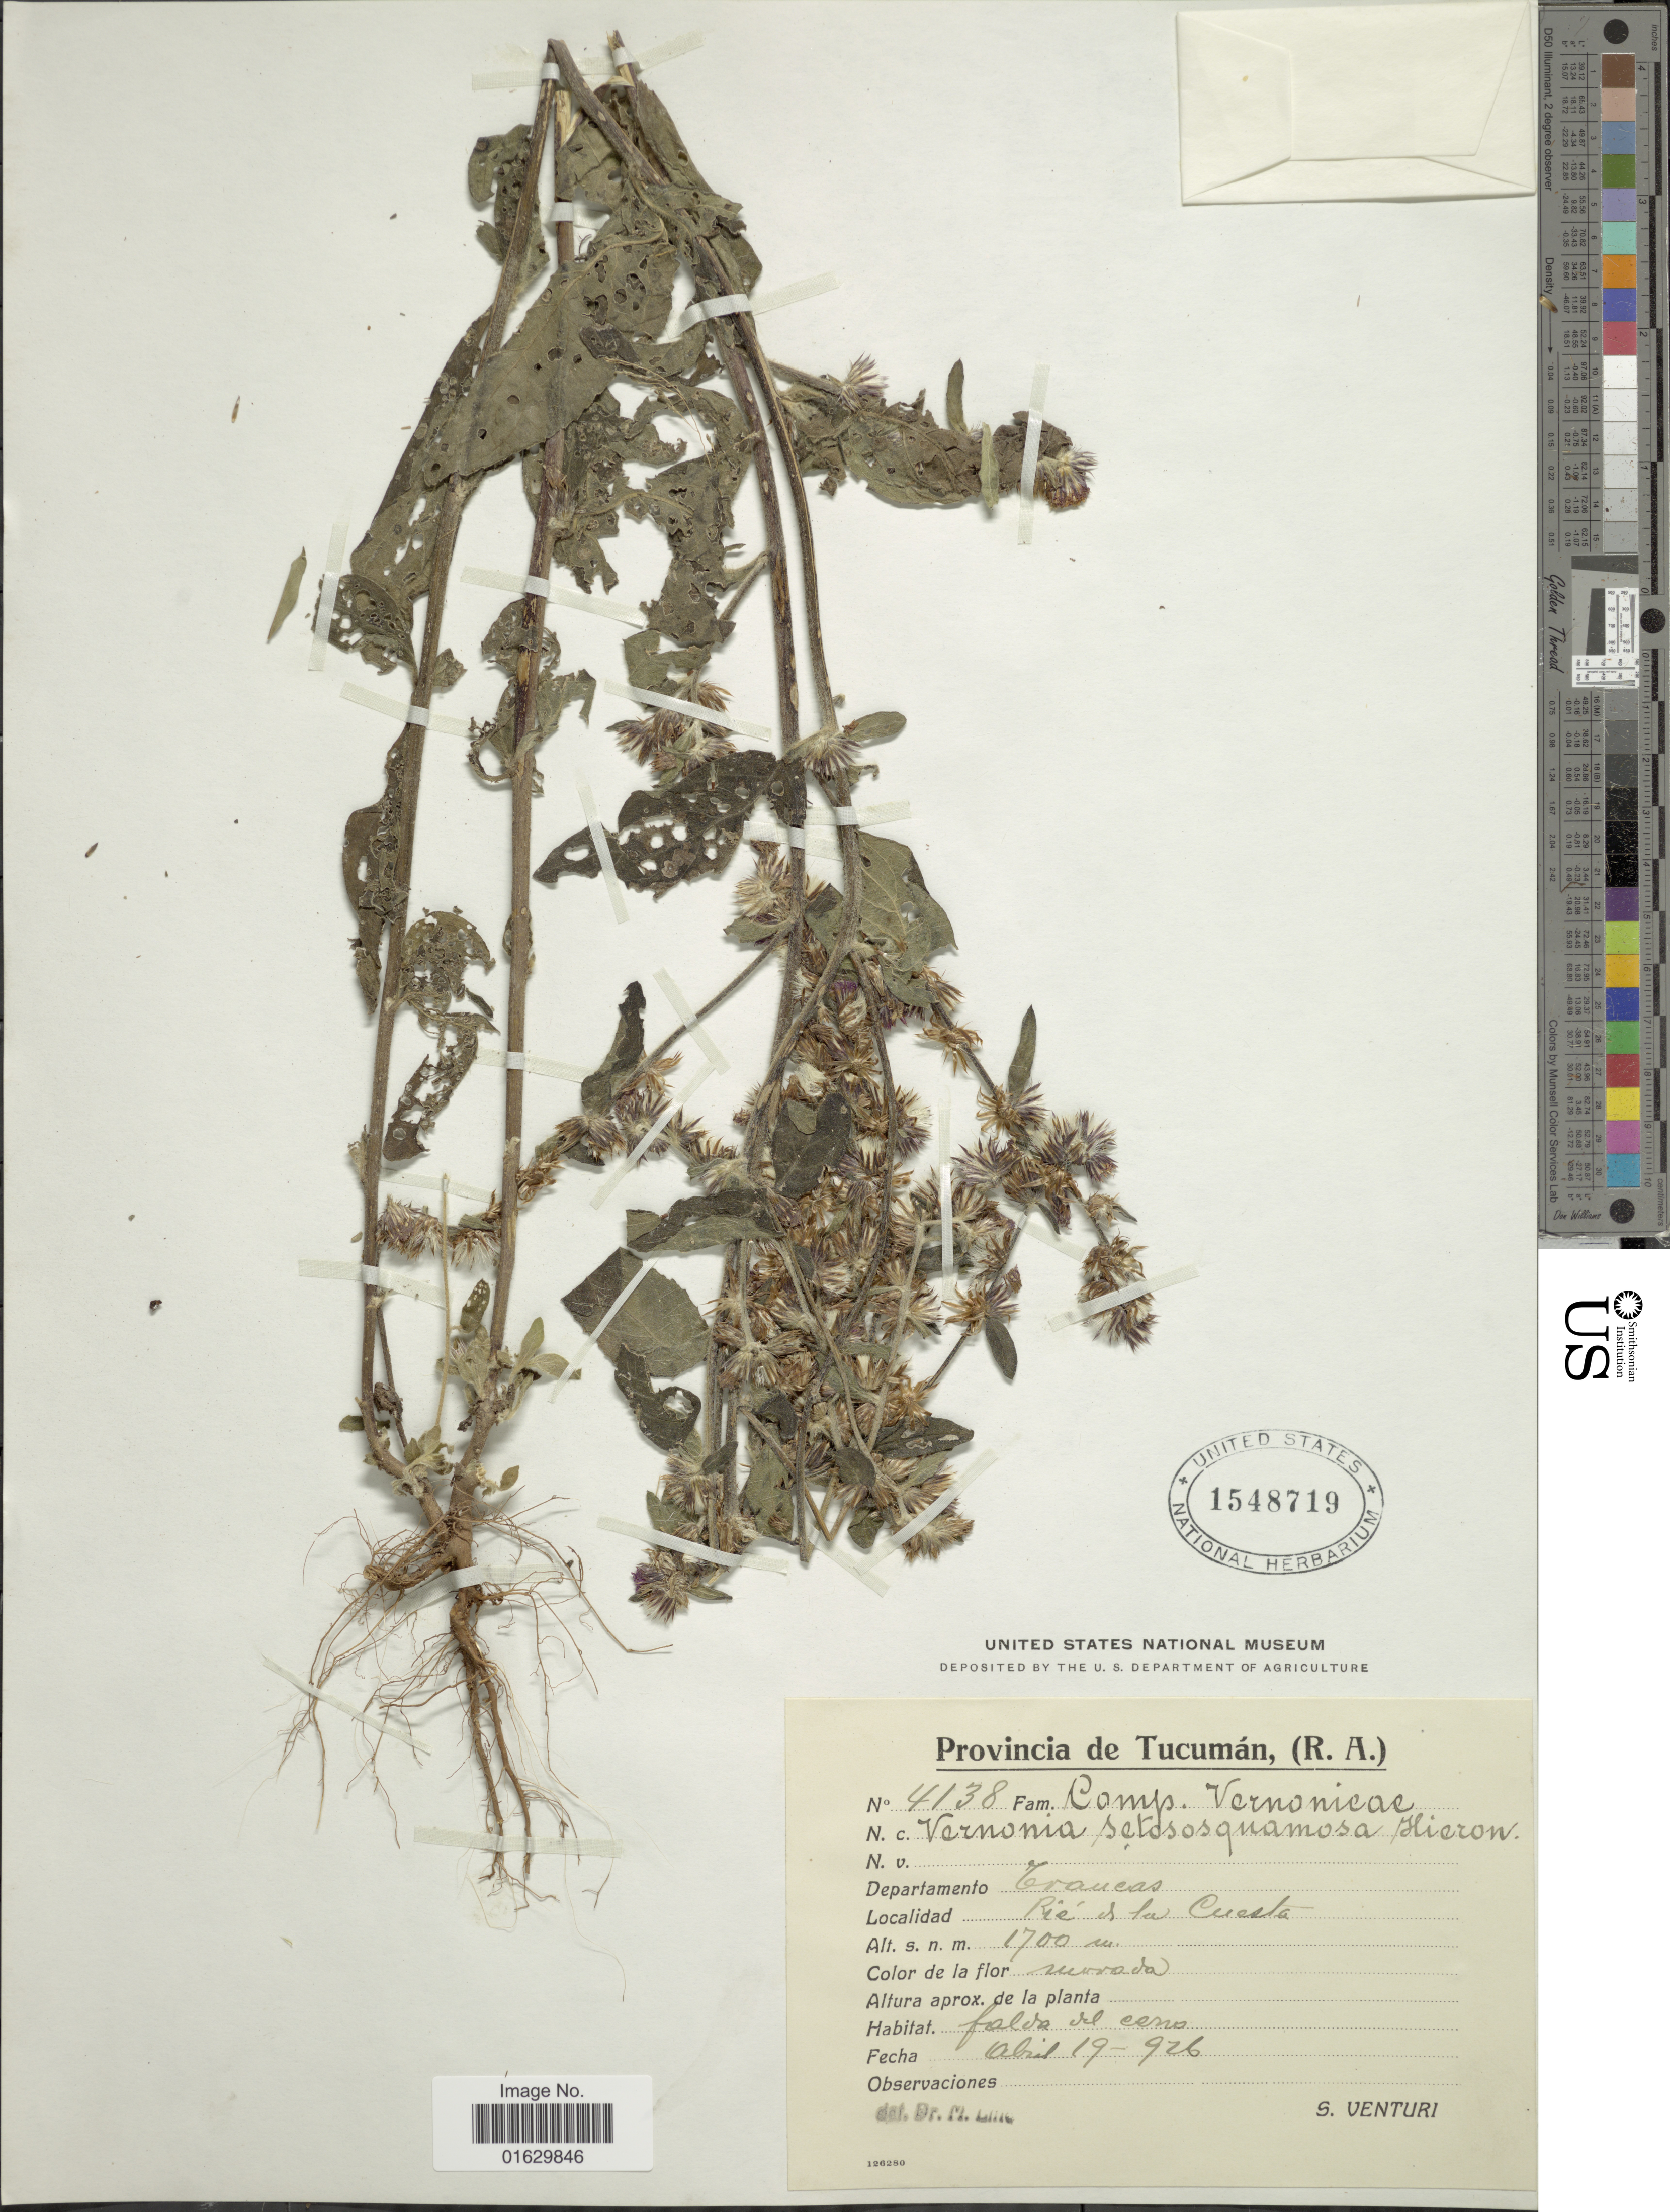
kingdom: Plantae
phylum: Tracheophyta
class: Magnoliopsida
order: Asterales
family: Asteraceae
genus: Lepidaploa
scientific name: Lepidaploa remotiflora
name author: (Rich.) H. Rob.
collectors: S. Venturi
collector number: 4138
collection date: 1926-04-19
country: Argentina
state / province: Tucumán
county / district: Trancas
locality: Río de la Cuesta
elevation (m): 1700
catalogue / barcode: US 1548719